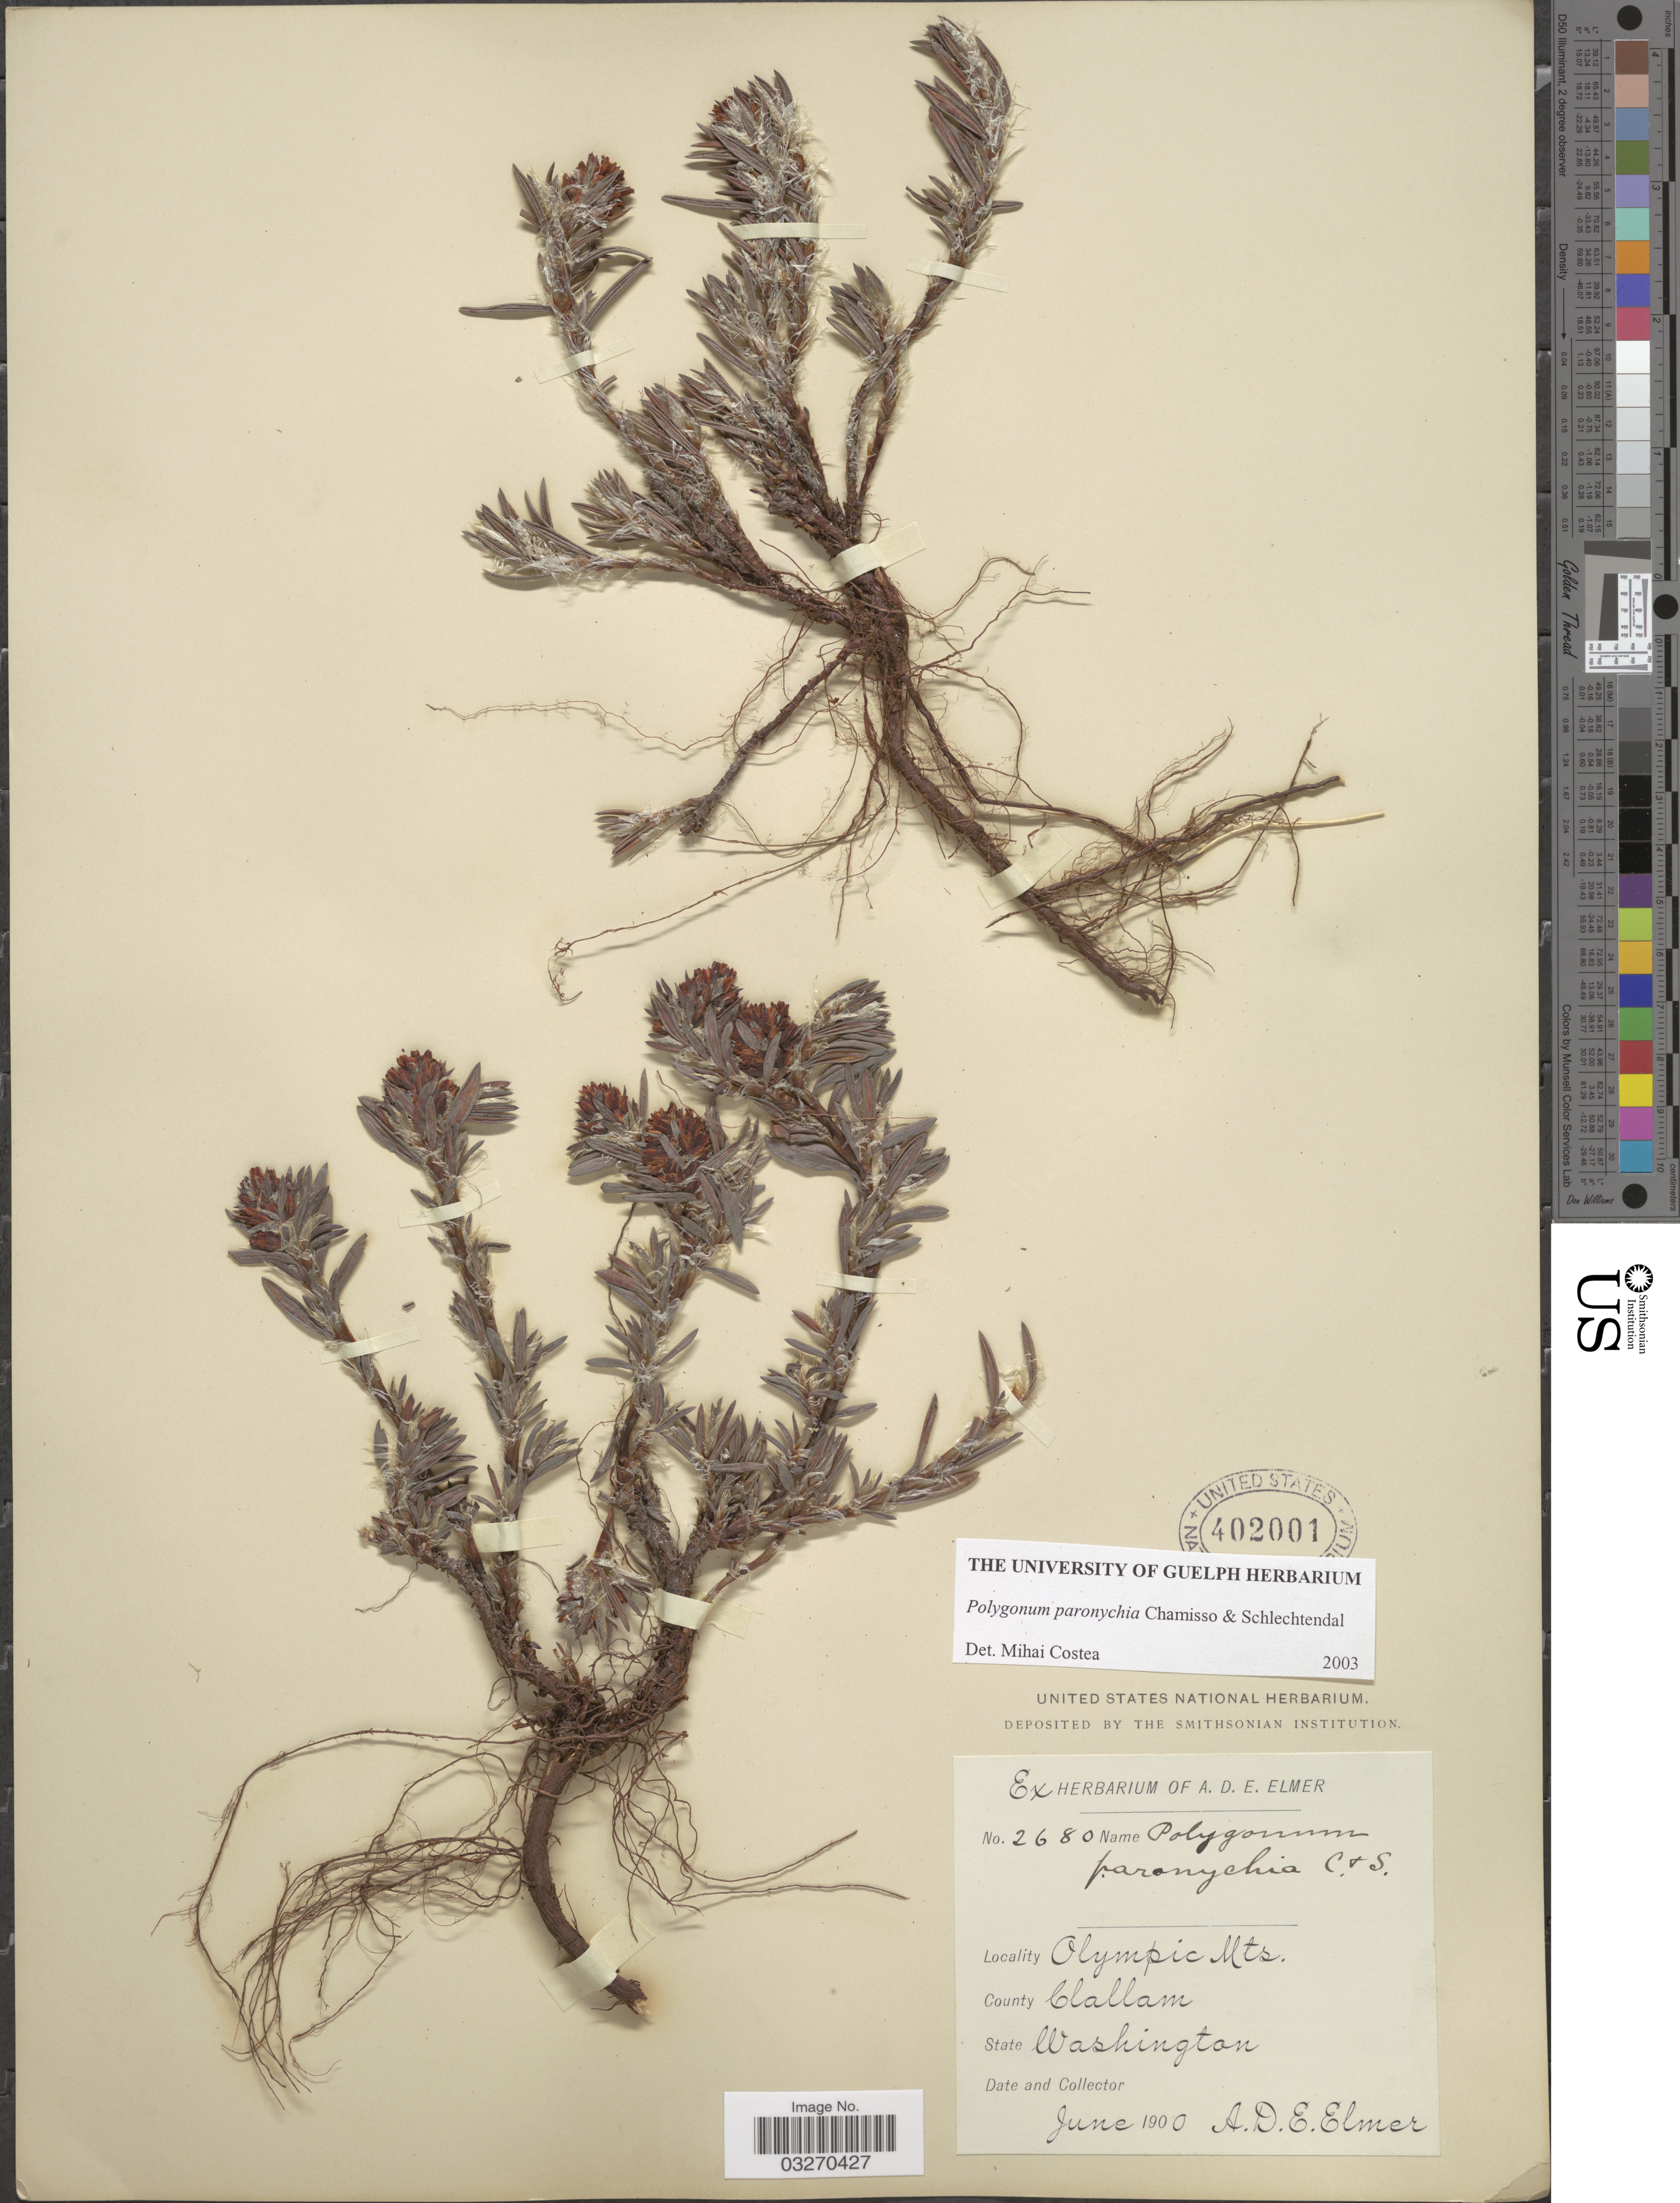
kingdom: Plantae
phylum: Tracheophyta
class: Magnoliopsida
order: Caryophyllales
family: Polygonaceae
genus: Polygonum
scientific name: Polygonum paronychia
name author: Cham. & Schltdl.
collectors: A. D. E. Elmer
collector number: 2680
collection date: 1900-06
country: United States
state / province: Washington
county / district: Clallam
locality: Olympic Mts. County Clallam.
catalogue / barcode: US 402001